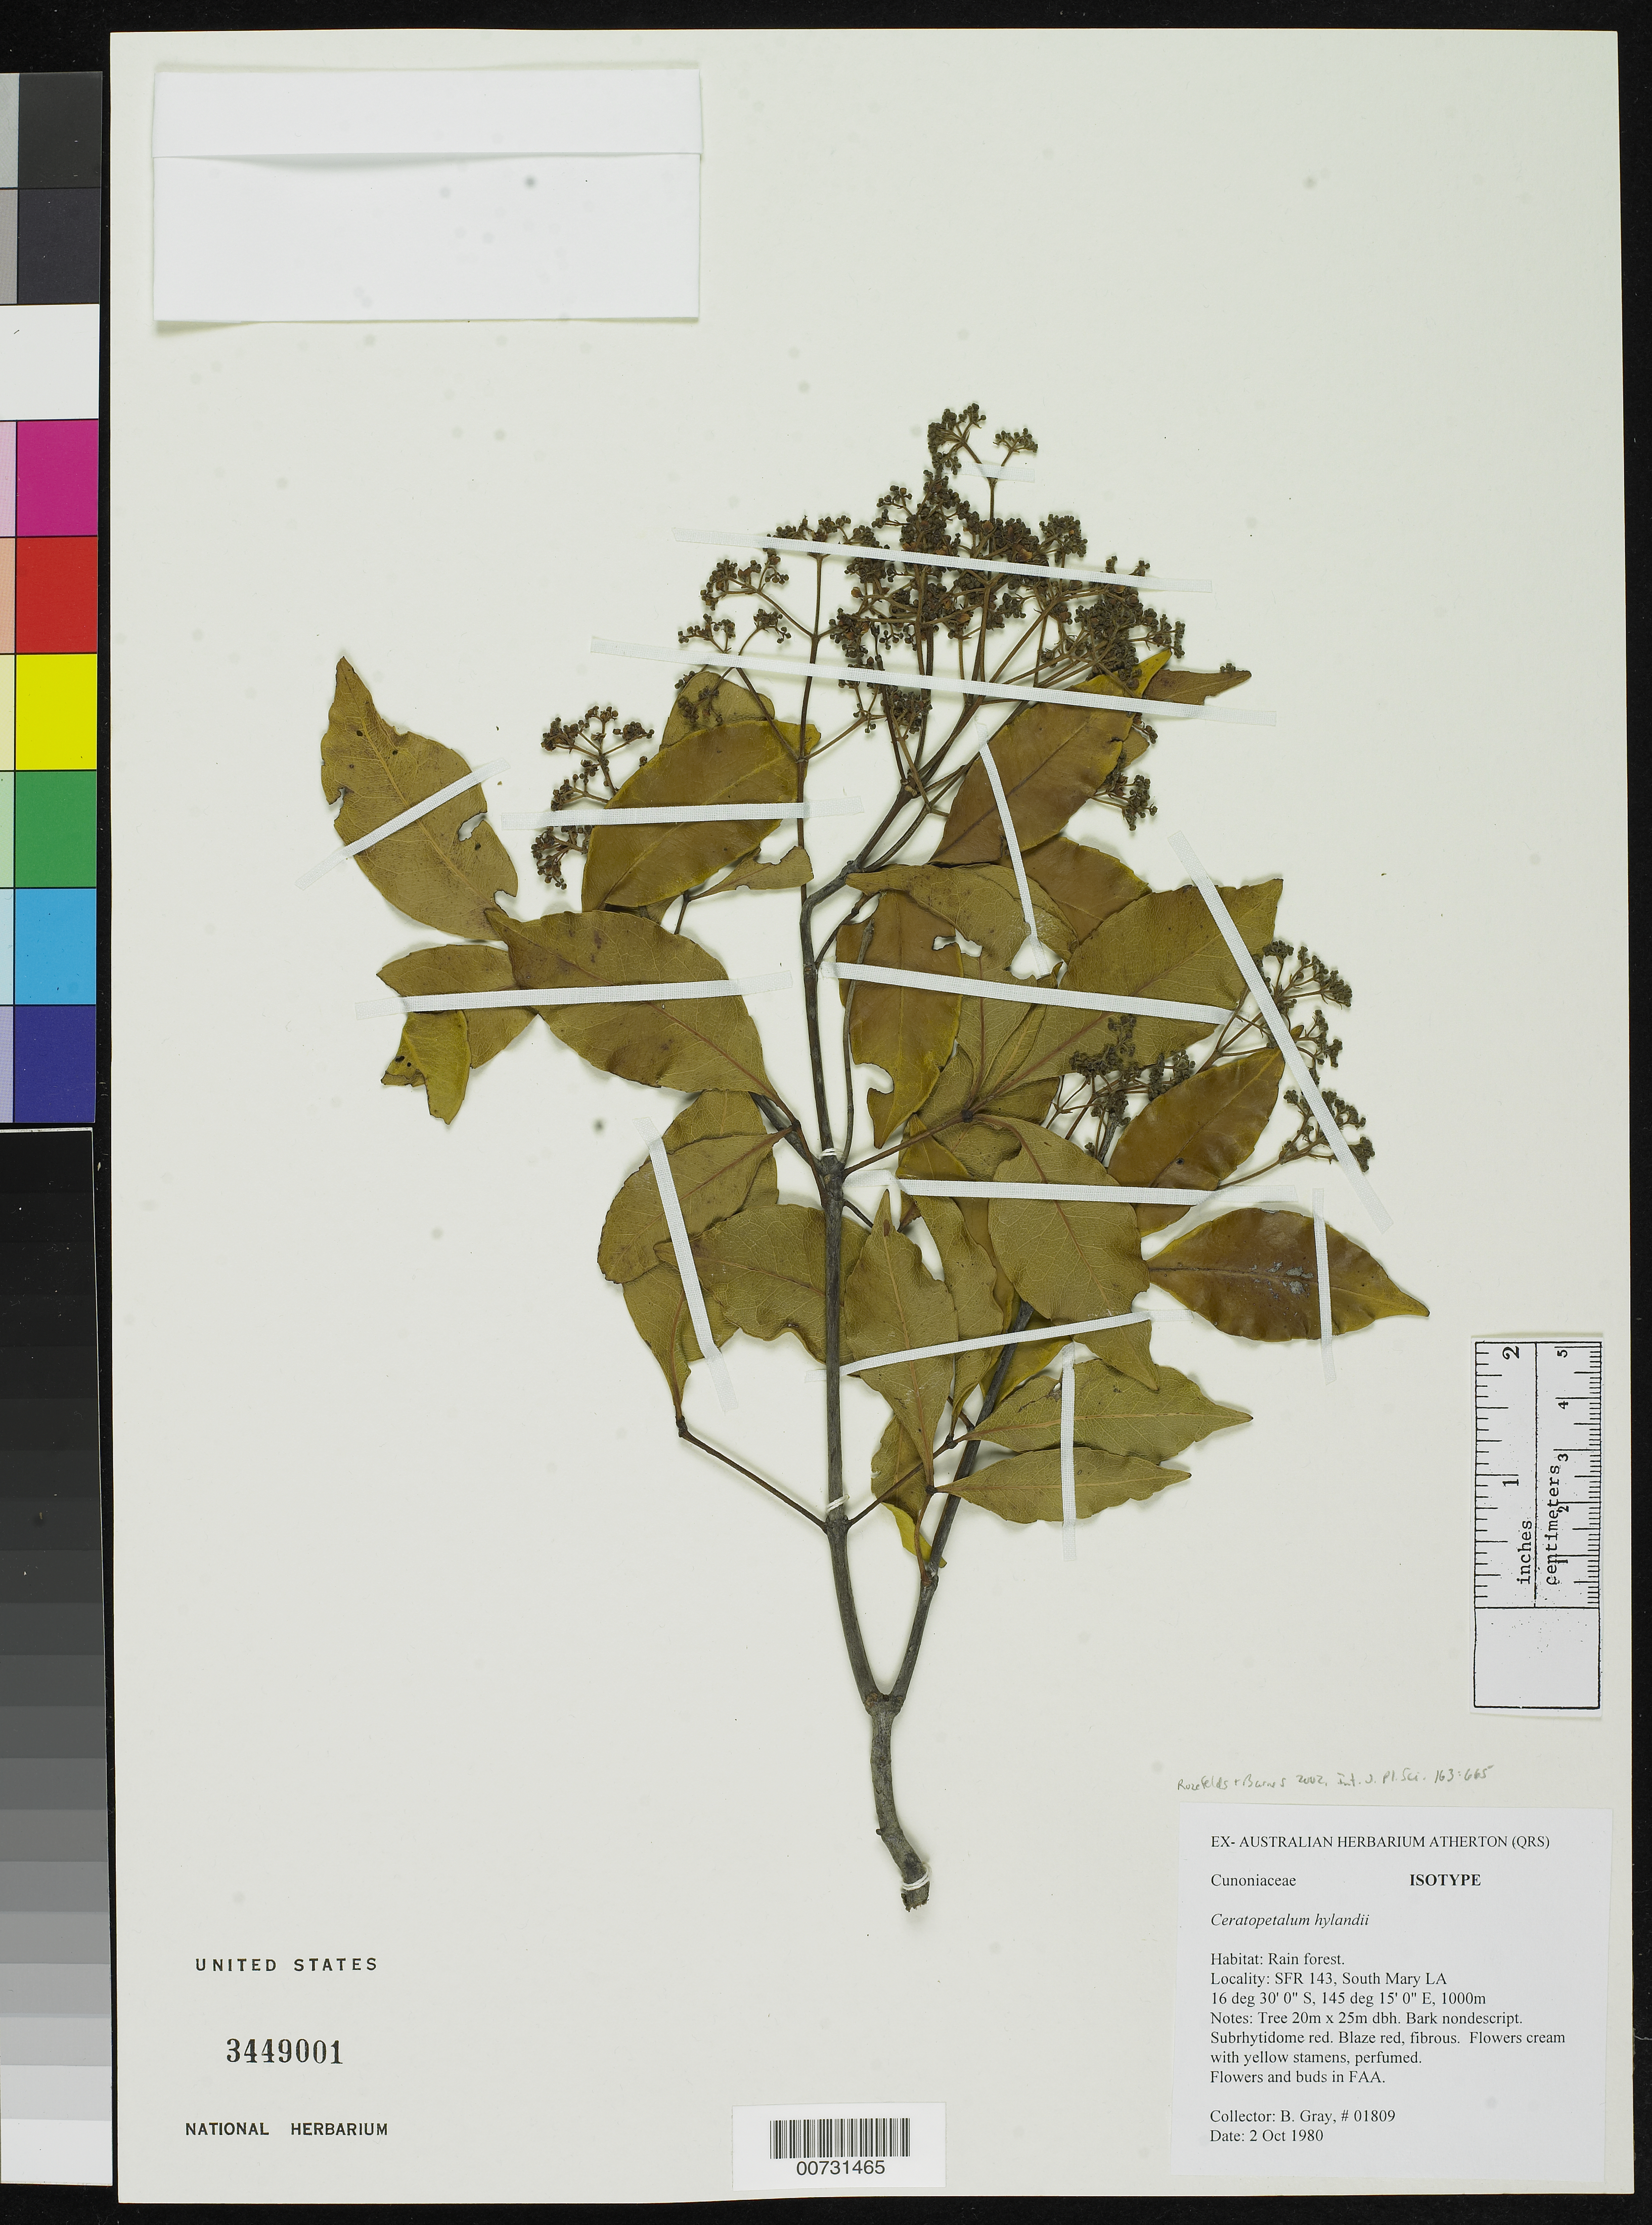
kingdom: Plantae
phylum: Tracheophyta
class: Magnoliopsida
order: Oxalidales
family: Cunoniaceae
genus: Ceratopetalum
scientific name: Ceratopetalum hylandii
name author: Rozefelds & Barnes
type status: Isotype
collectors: B. Gray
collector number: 1809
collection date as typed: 02 Oct 1980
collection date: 1980-10-02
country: Australia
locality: SFR 143, South Mary LA.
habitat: Rain forest.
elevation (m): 1000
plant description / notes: Holotype at BRI.; Collector number "01809" on label.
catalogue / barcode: US 3449001